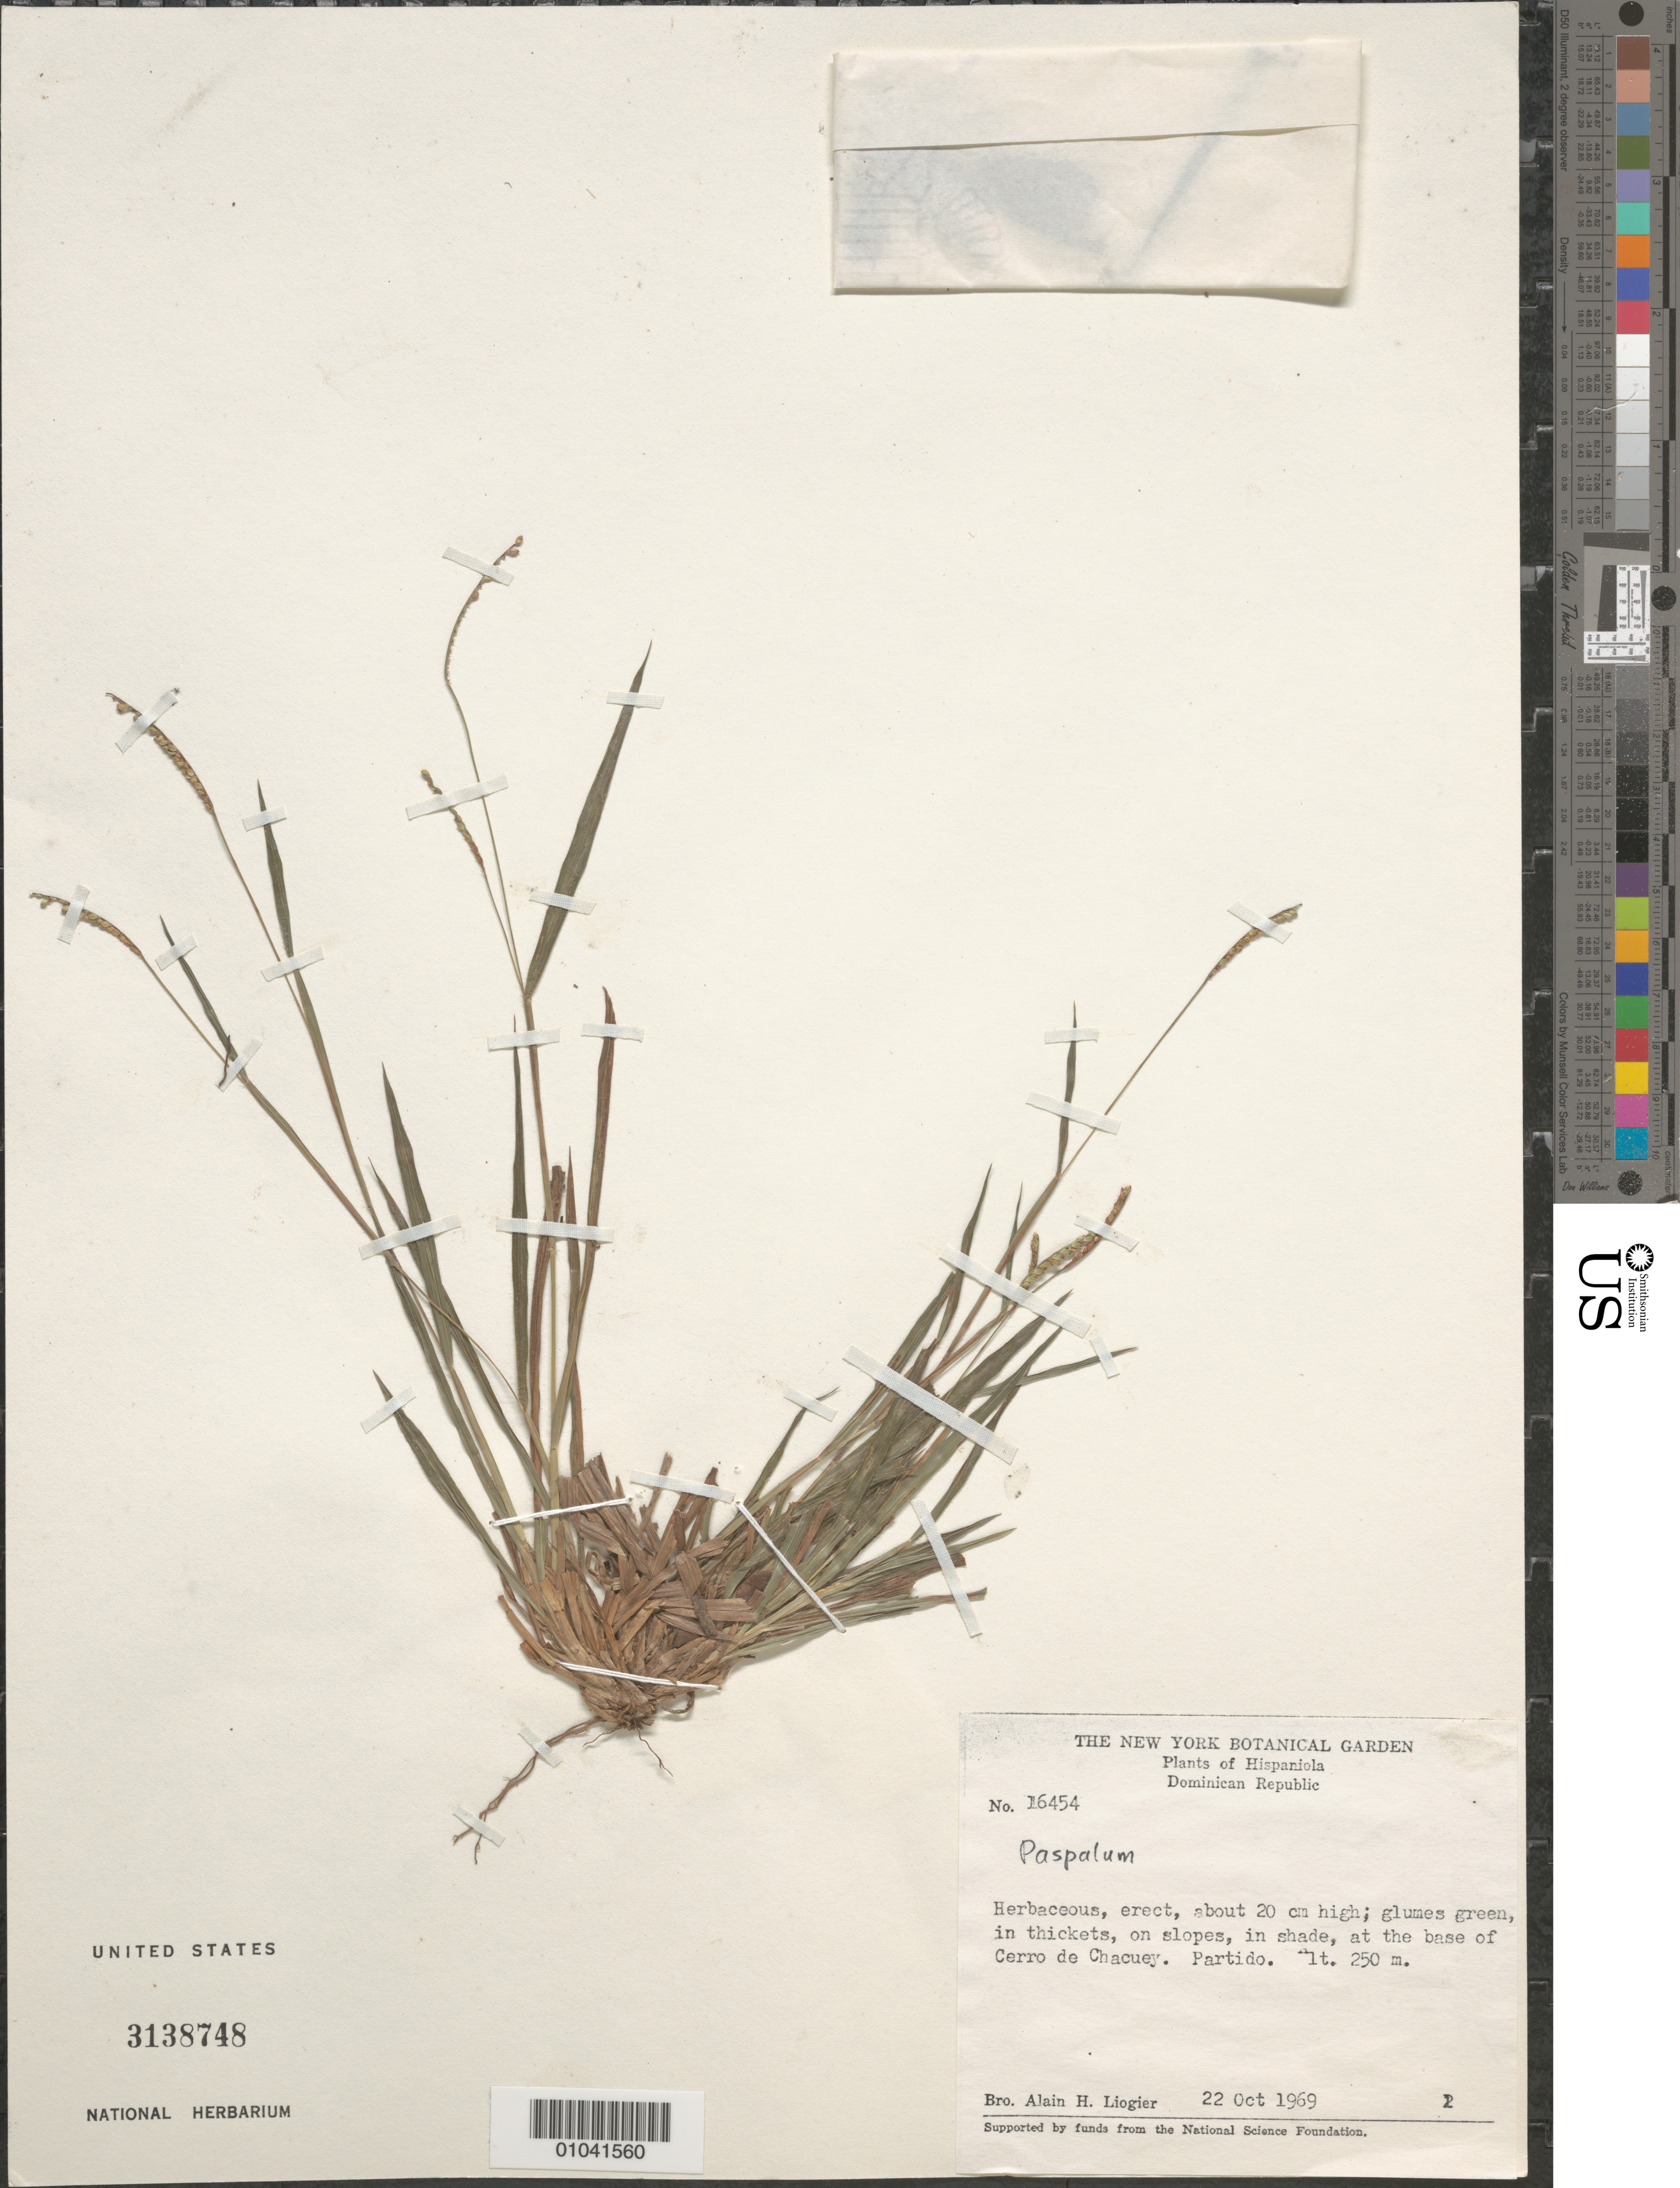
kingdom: Plantae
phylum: Tracheophyta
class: Liliopsida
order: Poales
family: Poaceae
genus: Paspalum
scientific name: Paspalum sp.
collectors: A. H. Liogier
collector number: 16454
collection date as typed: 22 Oct 1969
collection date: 1969-10-22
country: Dominican Republic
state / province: Dajabón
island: Hispaniola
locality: At the base of Cerro de Chacuey. Partido.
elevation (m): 250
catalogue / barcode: US 3138748